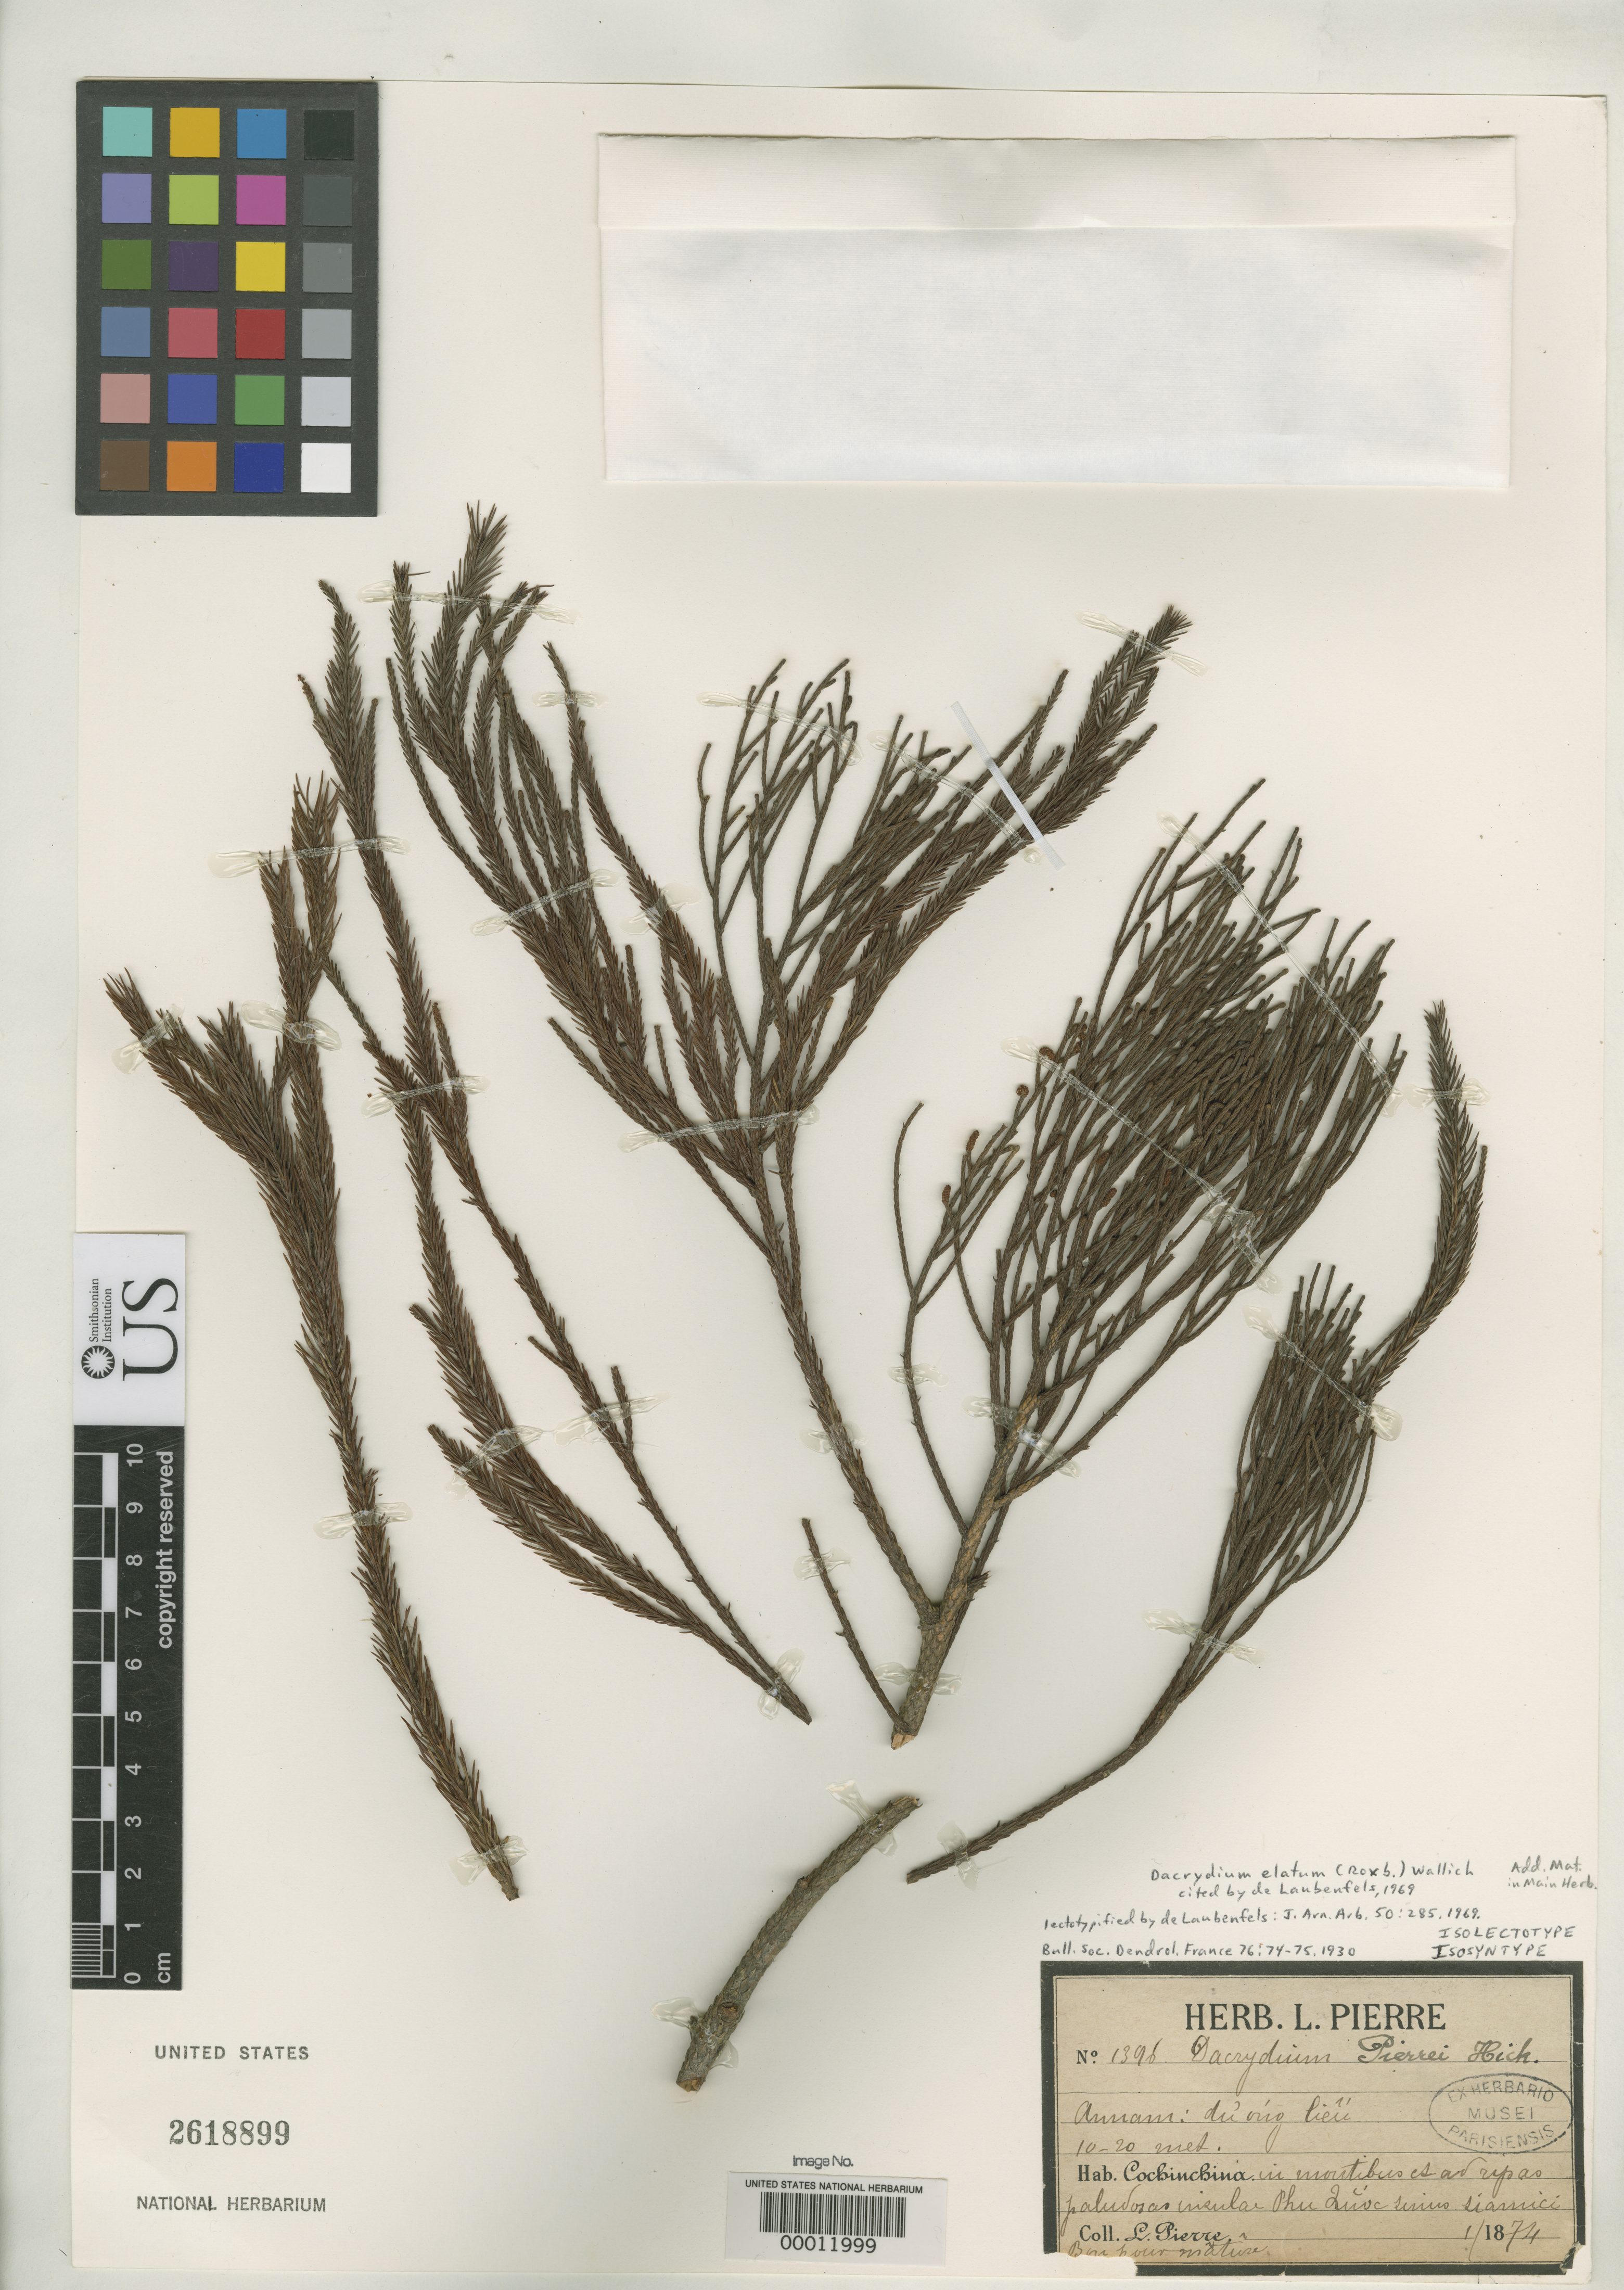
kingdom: Plantae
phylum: Tracheophyta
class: Pinopsida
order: Pinales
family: Podocarpaceae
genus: Dacrydium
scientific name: Dacrydium pierrei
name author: Hickel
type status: Lectotype; Isosyntype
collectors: J. Pierre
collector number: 1396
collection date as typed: Jan 1874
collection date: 1874-01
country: Vietnam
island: Phu Quoc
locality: Annam: du ong lieu. Hab. Cochinchina in montibus et ad ripas paludosas insulae Phu Quoc sinus siamici.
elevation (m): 10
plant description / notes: Laubenfels (1969) designated Pierre 1396 as the lectotype collection of this name, but failed to cite a specific herbarium for the lectotype (presumably P, but several duplicates of Pierre 1396 are extant there, none annotated by Laubenfels).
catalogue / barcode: US 2618899